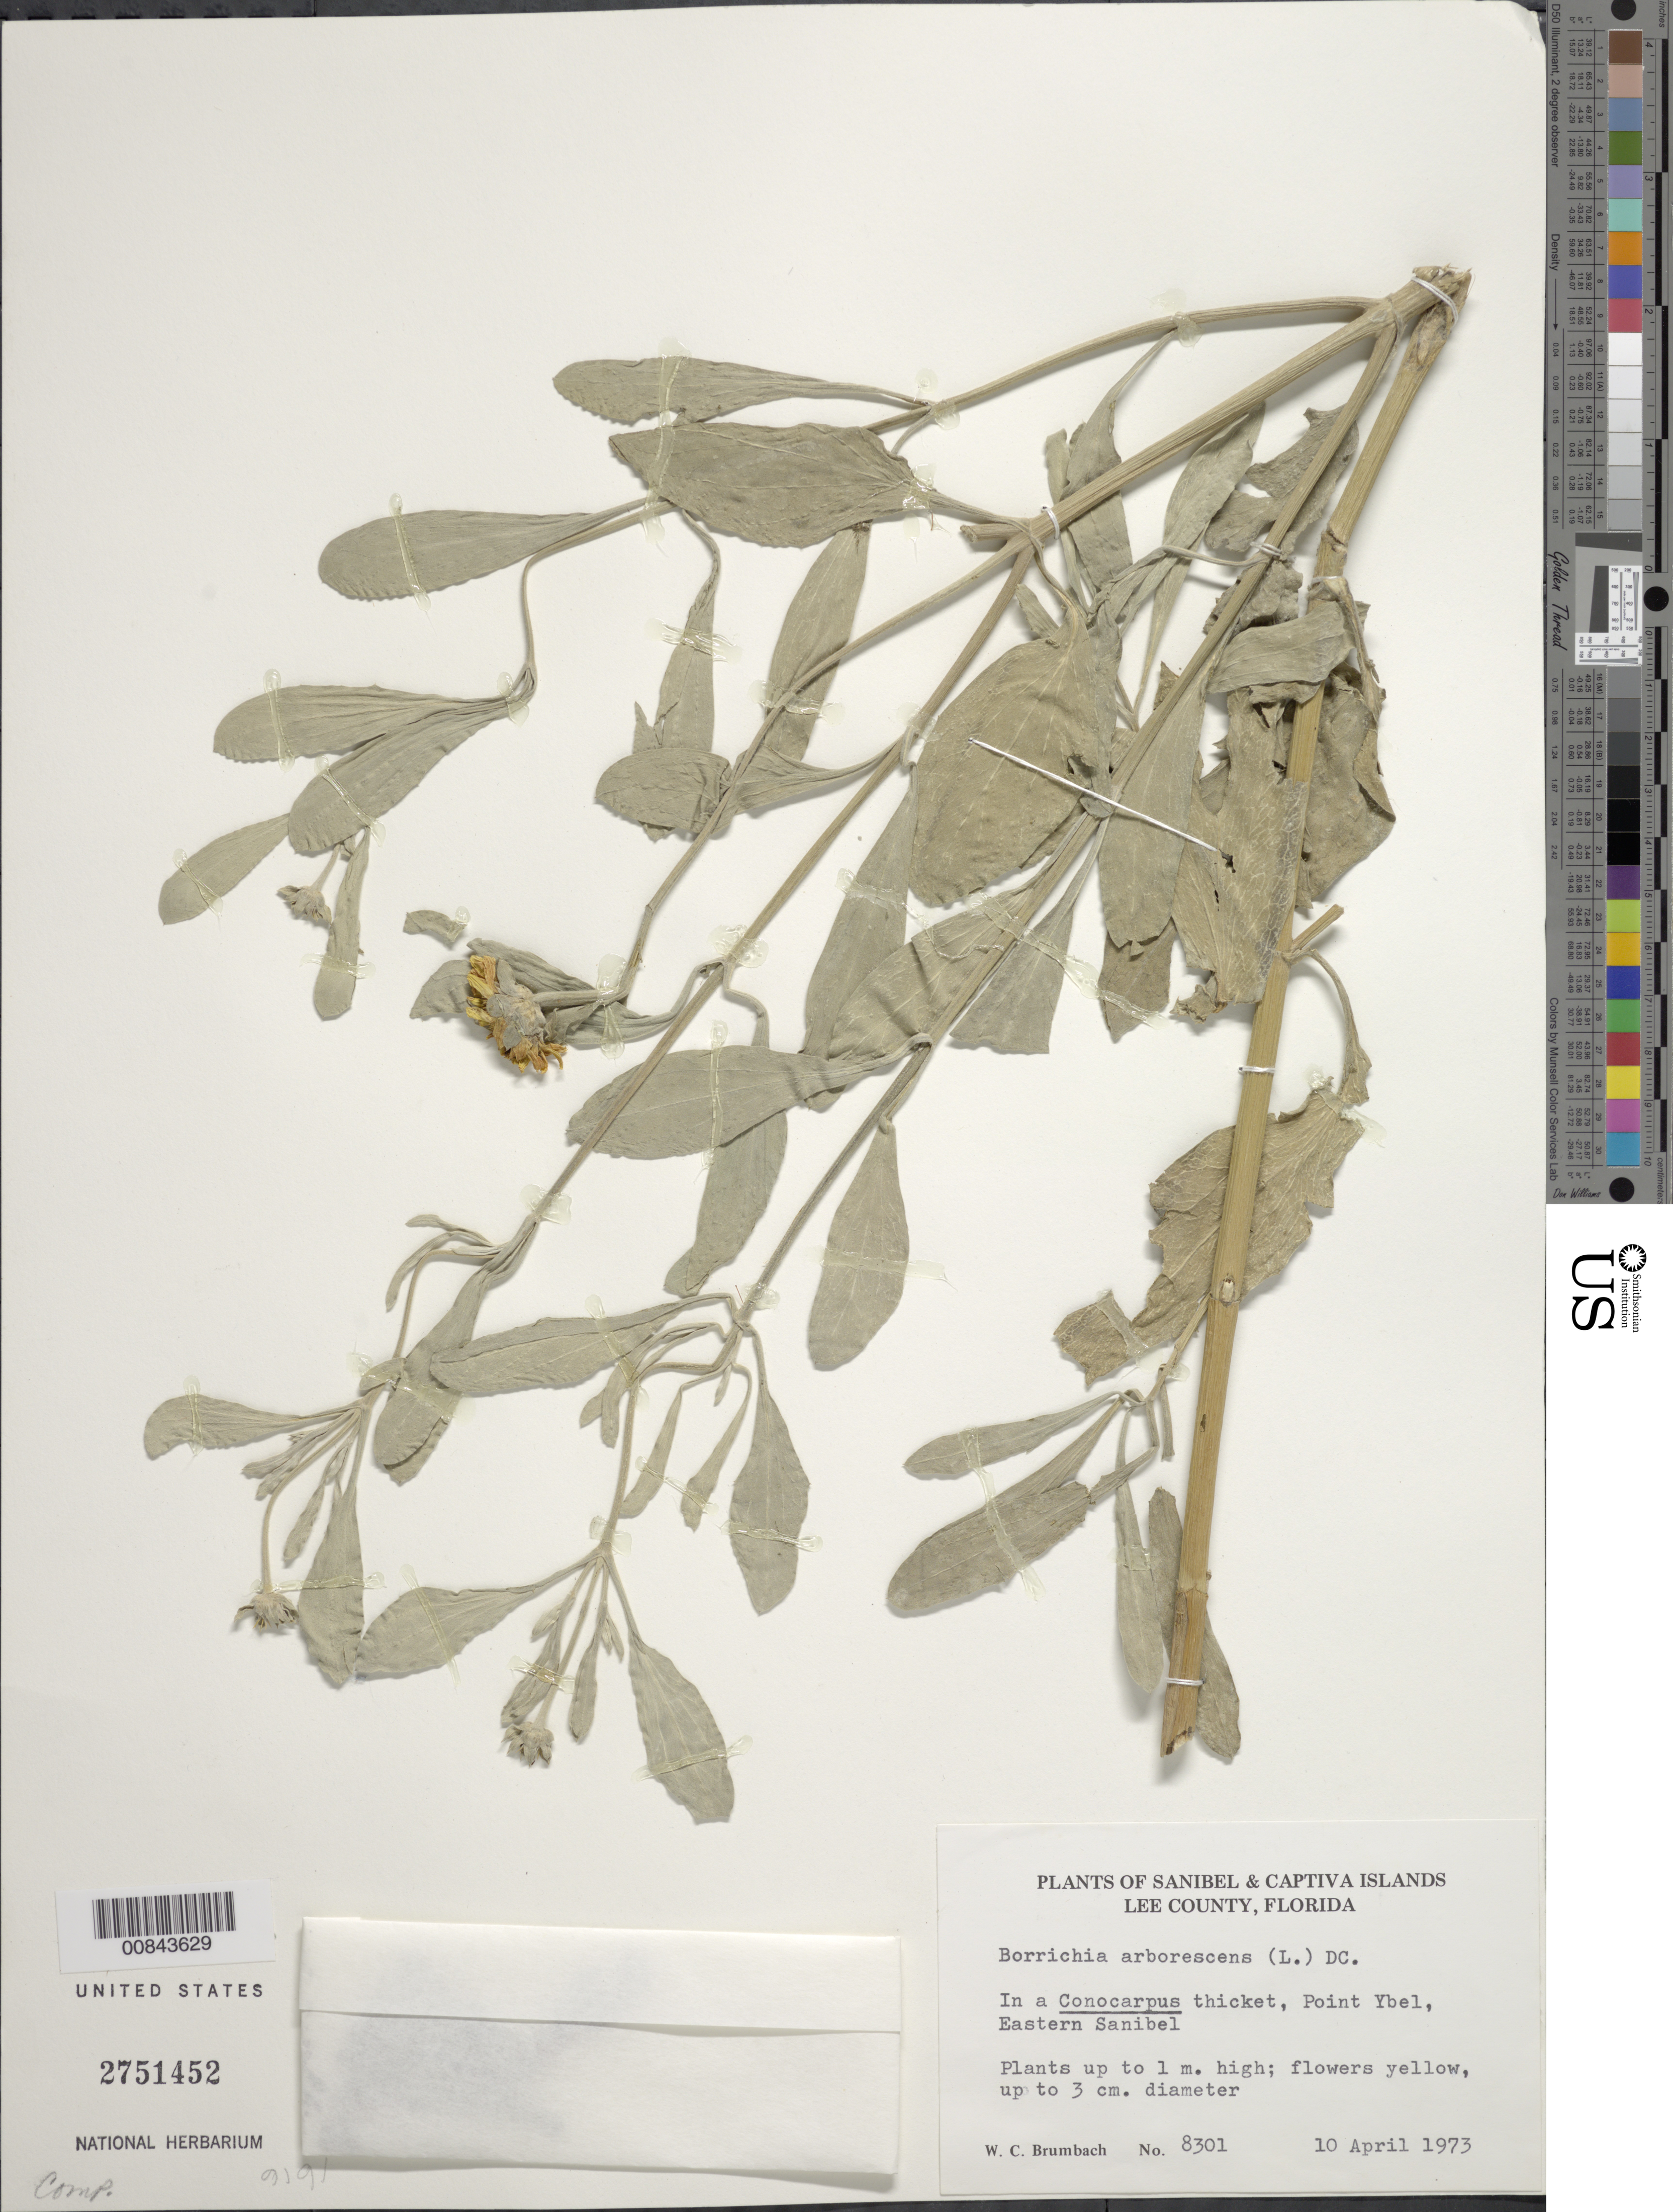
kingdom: Plantae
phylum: Tracheophyta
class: Magnoliopsida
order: Asterales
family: Asteraceae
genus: Borrichia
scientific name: Borrichia arborescens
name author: (L.) DC.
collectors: W. C. Brumbach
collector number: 8301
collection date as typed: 10 Apr 1973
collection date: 1973-04-10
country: United States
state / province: Florida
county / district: Lee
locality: Point Ybel, Eastern Sanibel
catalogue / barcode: US 2751452